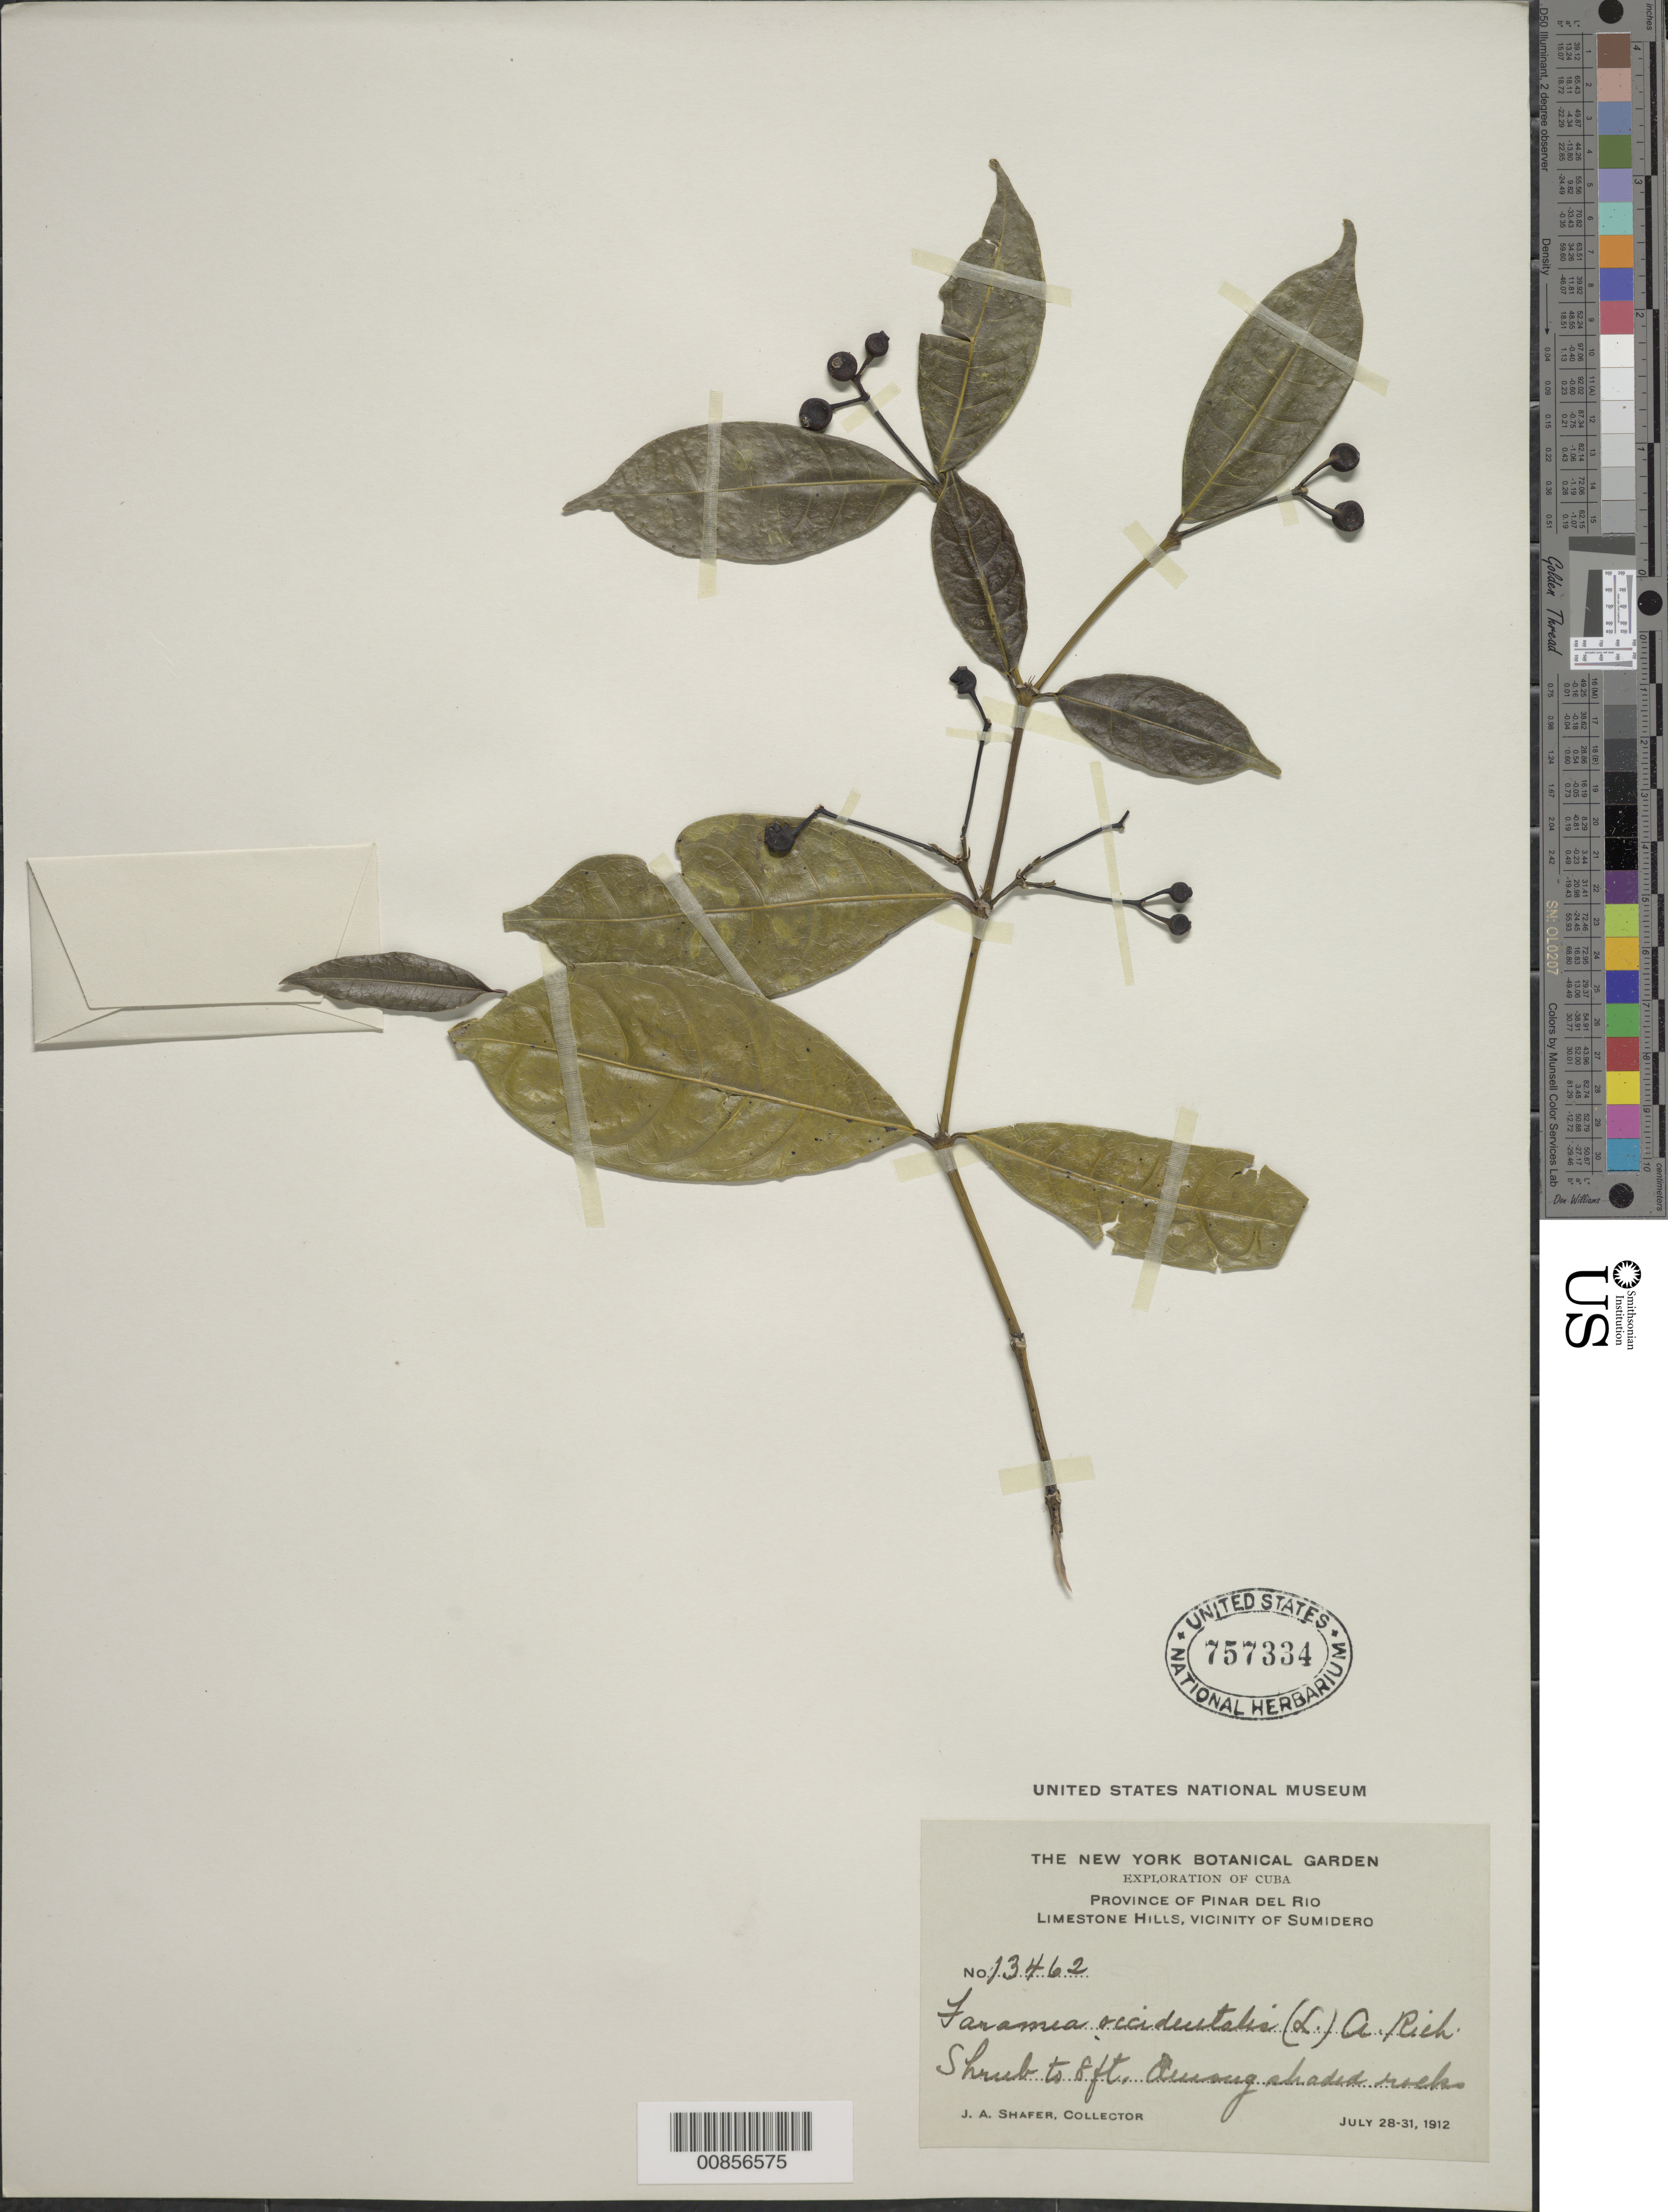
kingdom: Plantae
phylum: Tracheophyta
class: Magnoliopsida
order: Gentianales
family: Rubiaceae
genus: Faramea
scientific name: Faramea occidentalis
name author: (L.) A. Rich.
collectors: J. A. Shafer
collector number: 13462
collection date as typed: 28 Jul 1912 to 31 Jul 1912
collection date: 1912-07-28/1912-07-31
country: Cuba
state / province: Pinar del Río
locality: Vicinity of Sumidero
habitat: Limestone hills, among shaded rocks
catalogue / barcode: US 757334